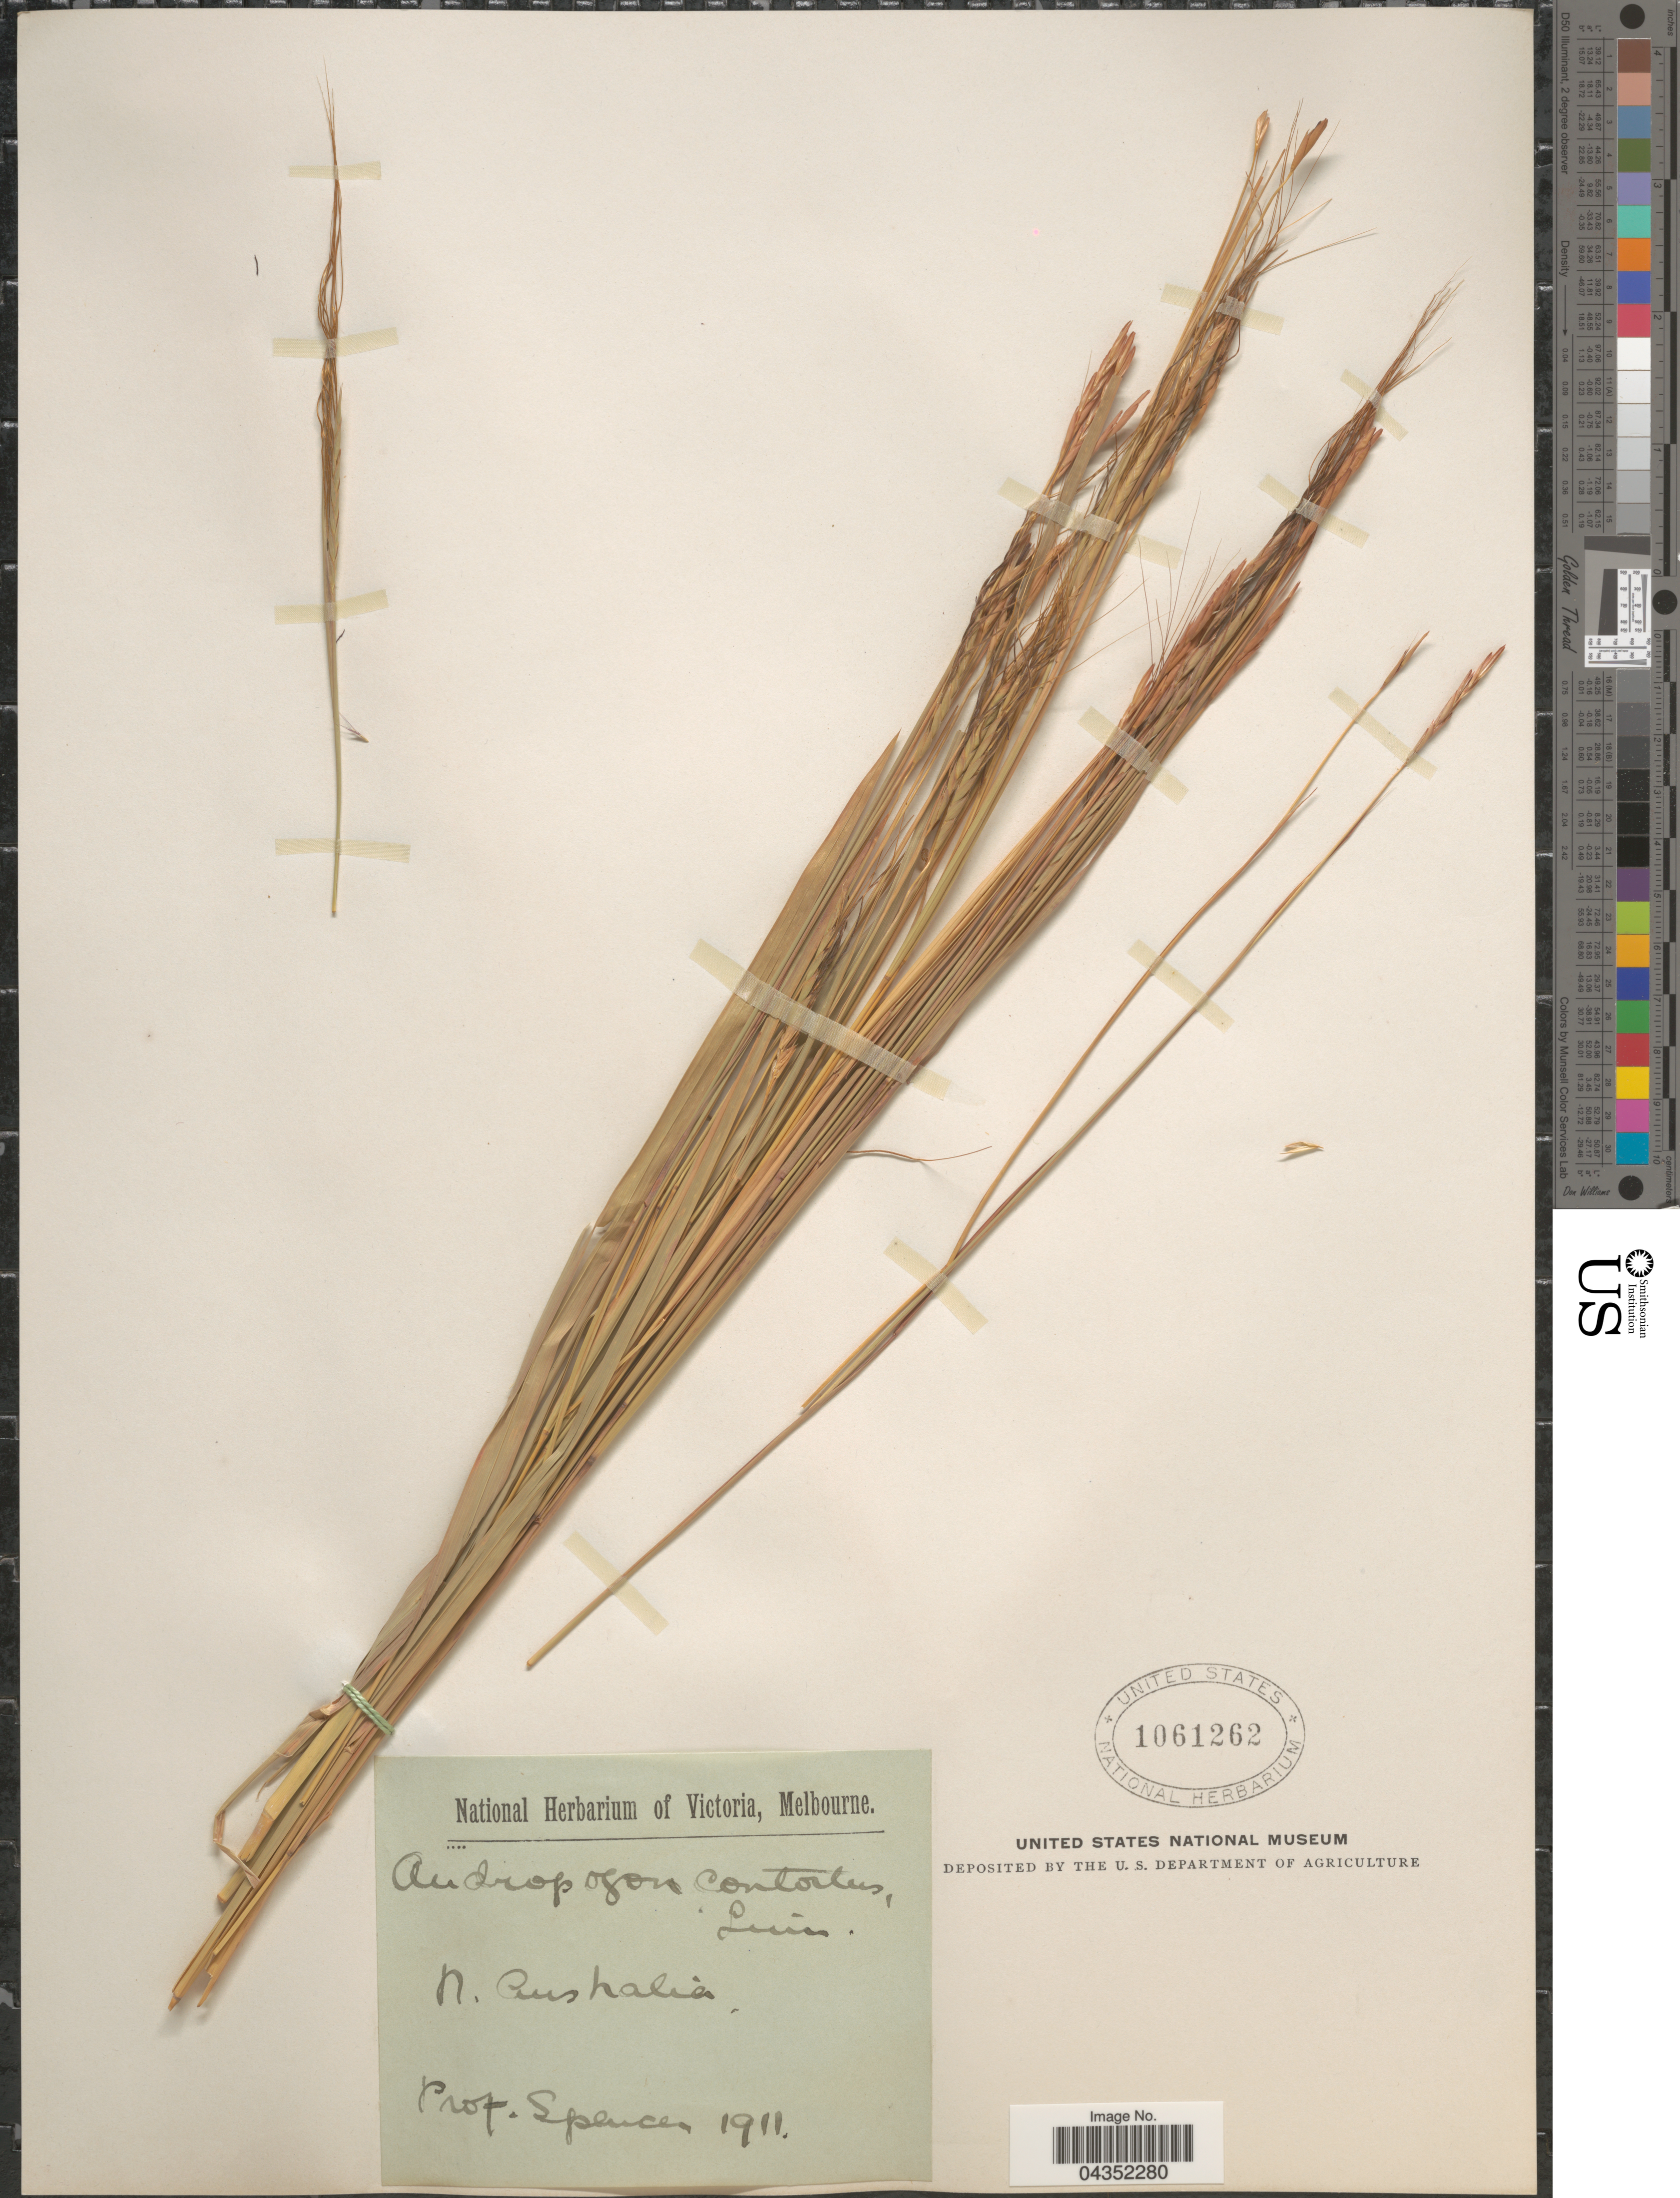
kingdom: Plantae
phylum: Tracheophyta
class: Liliopsida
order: Poales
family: Poaceae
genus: Heteropogon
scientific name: Heteropogon contortus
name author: (L.) P. Beauv. ex Roem. & Schult.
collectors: -- Spencer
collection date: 1911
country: Australia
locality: N. Australia.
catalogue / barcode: US 1061262